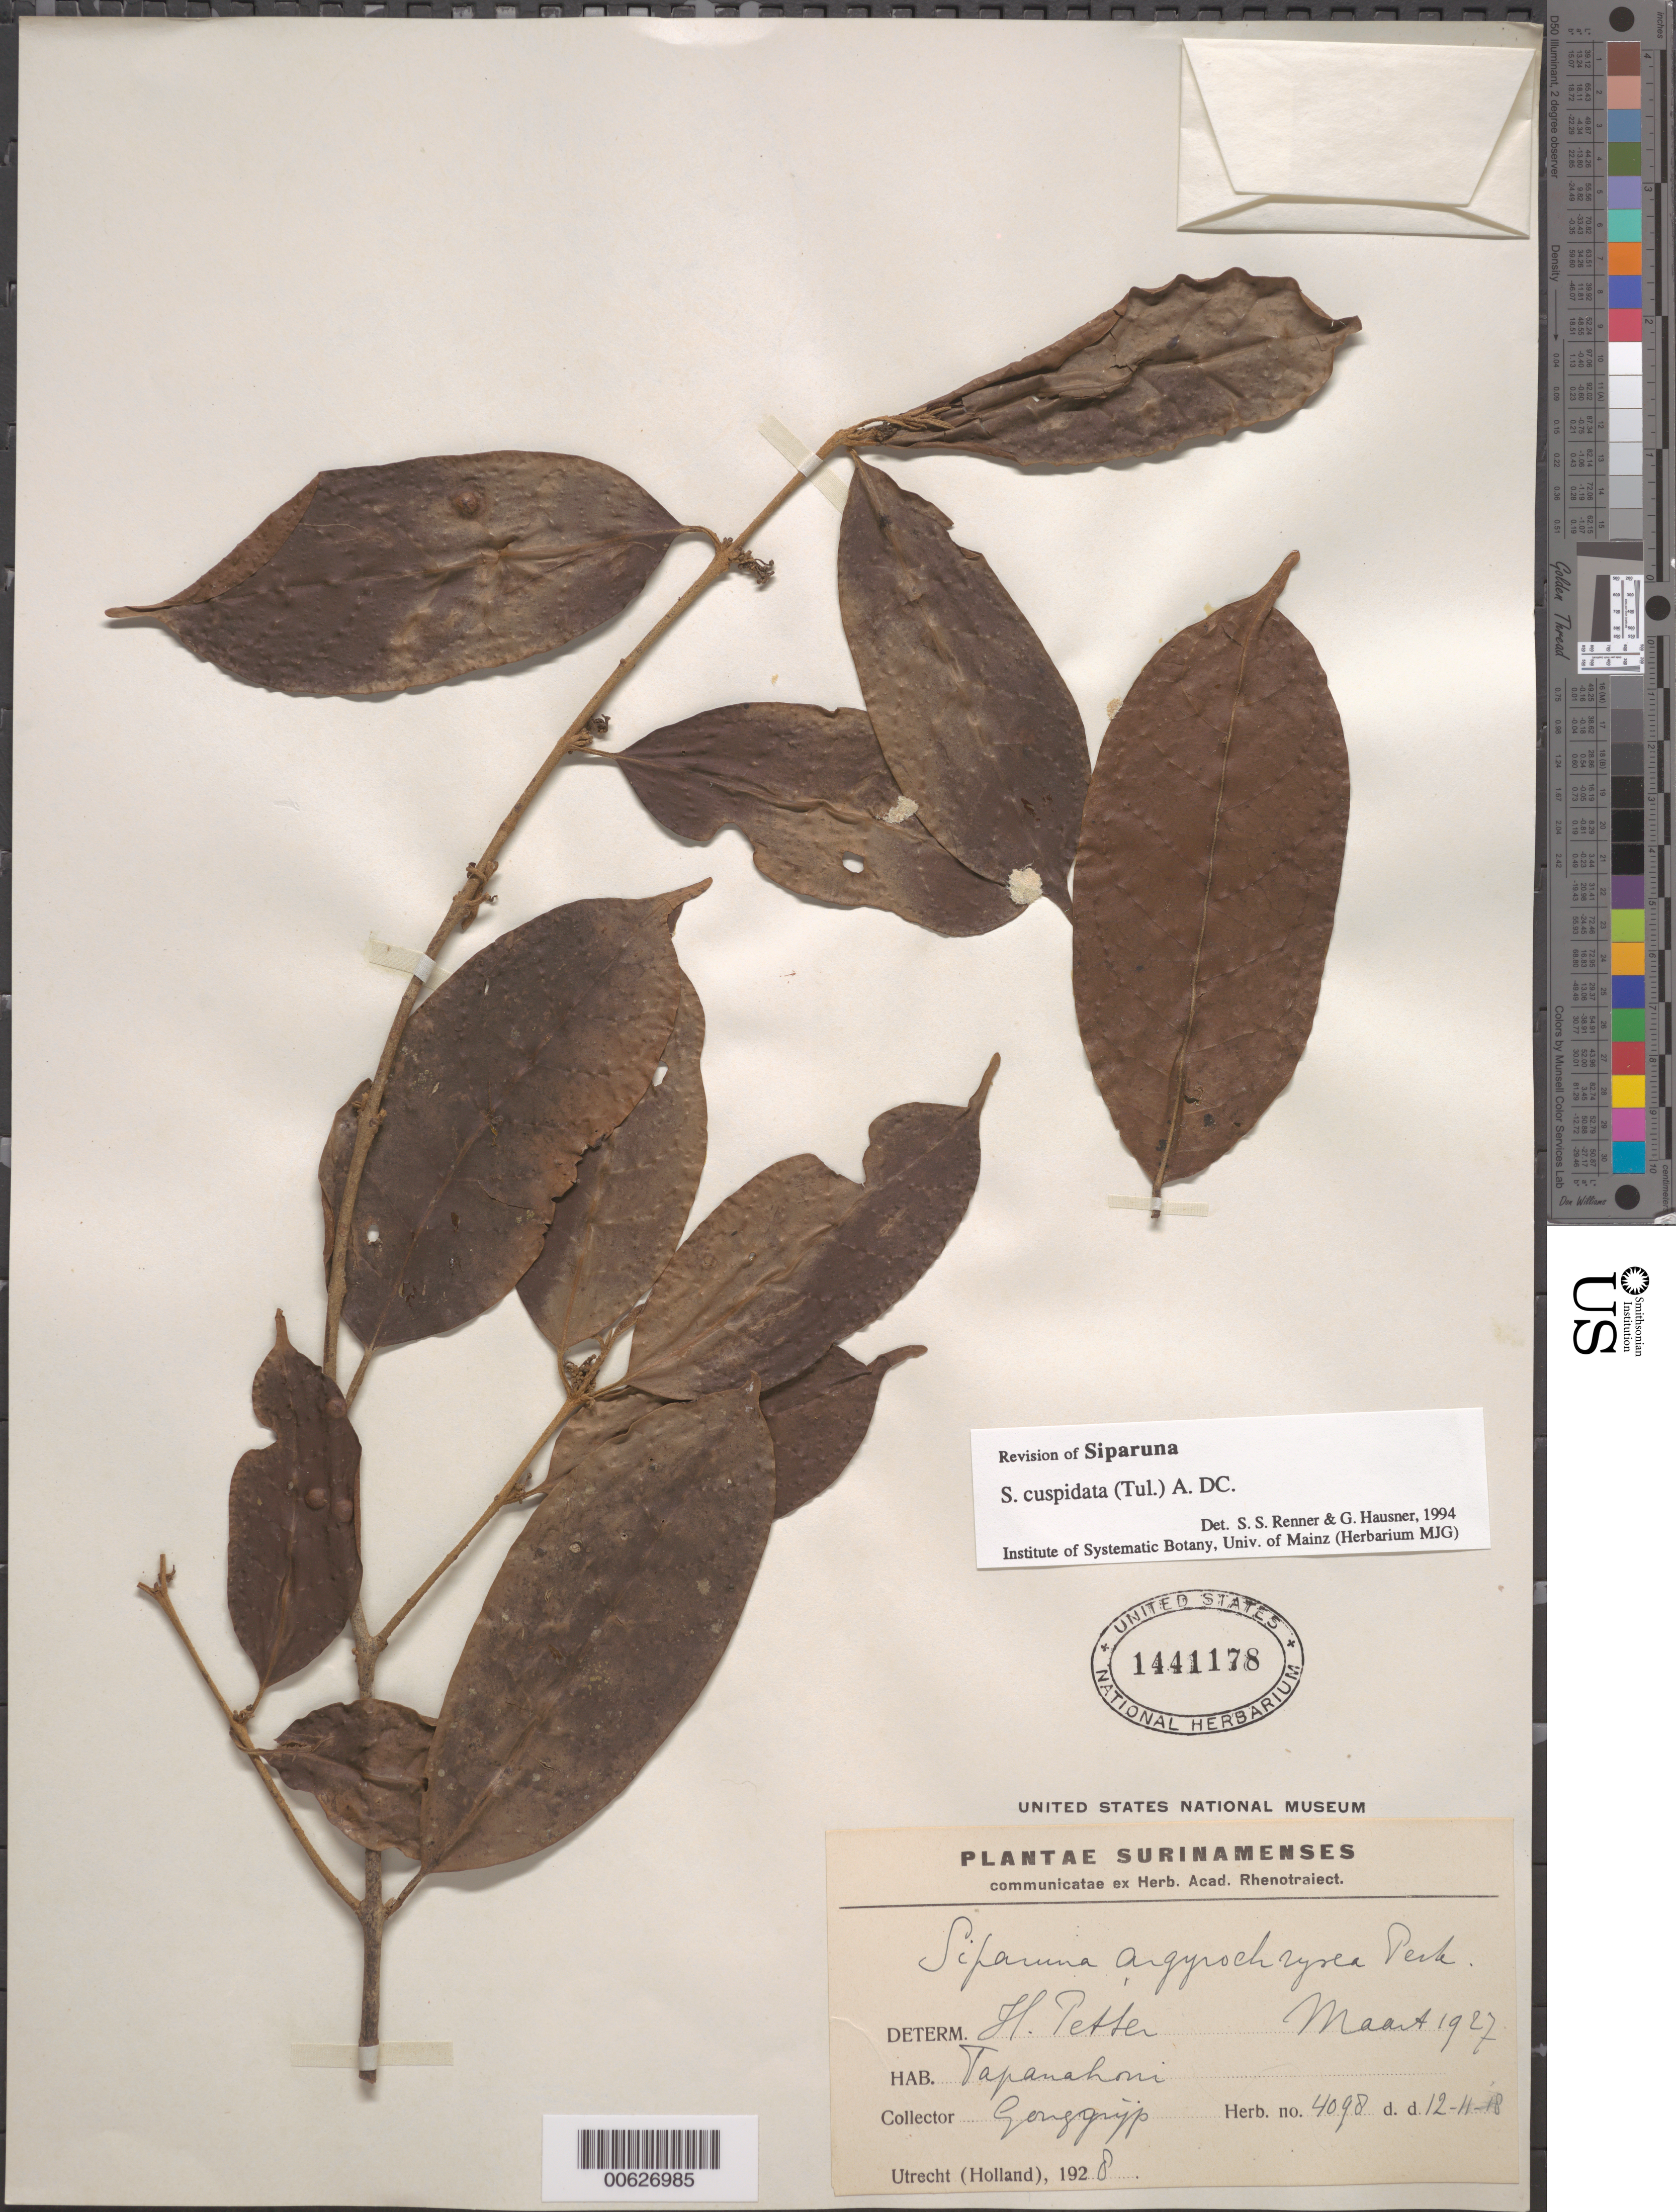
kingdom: Plantae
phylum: Tracheophyta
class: Magnoliopsida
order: Laurales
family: Siparunaceae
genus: Siparuna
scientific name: Siparuna cuspidata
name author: (Tul.) A. DC.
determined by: Renner, S. S.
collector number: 4098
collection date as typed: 12-Nov-18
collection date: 1918-11-12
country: Suriname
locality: Tapanahoni R.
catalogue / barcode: US 1441178